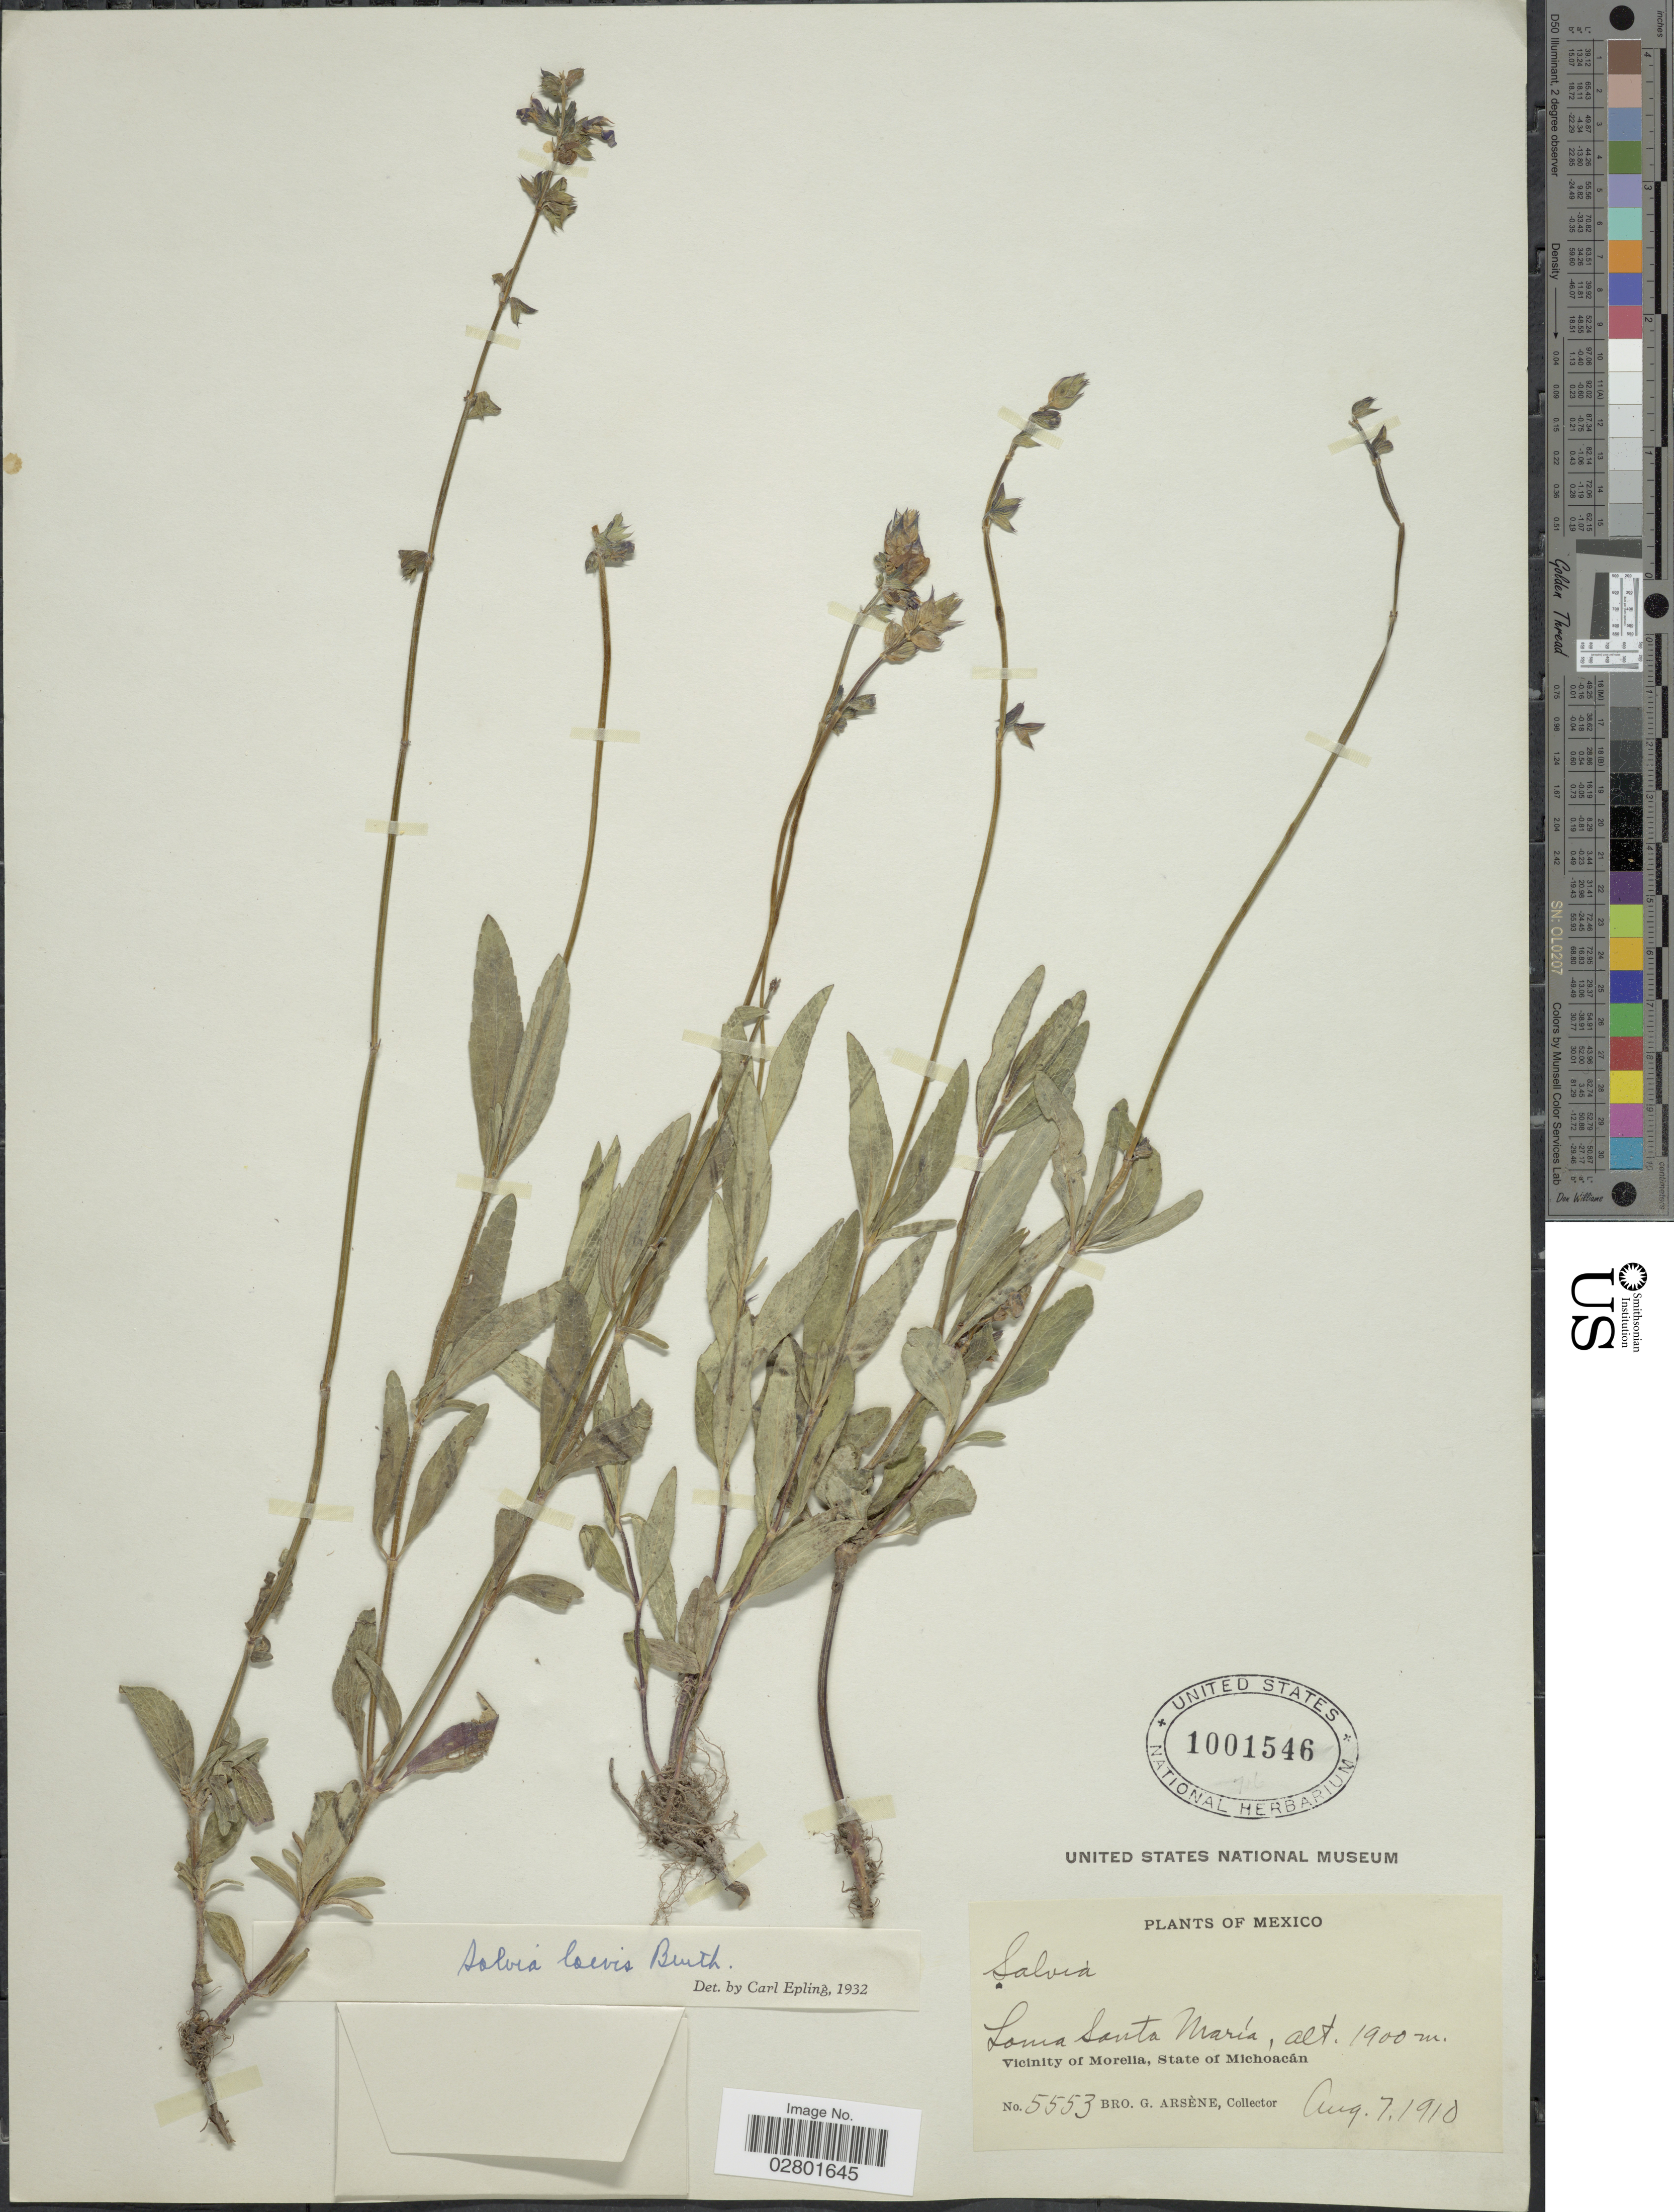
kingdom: Plantae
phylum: Tracheophyta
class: Magnoliopsida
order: Lamiales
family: Lamiaceae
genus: Salvia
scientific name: Salvia laevis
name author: Benth.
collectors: Bro. G. Arsène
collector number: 5553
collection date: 1910-08-07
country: Mexico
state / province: Michoacán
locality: Loma Santa María, Vicinity of Morelia.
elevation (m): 1900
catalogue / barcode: US 1001546